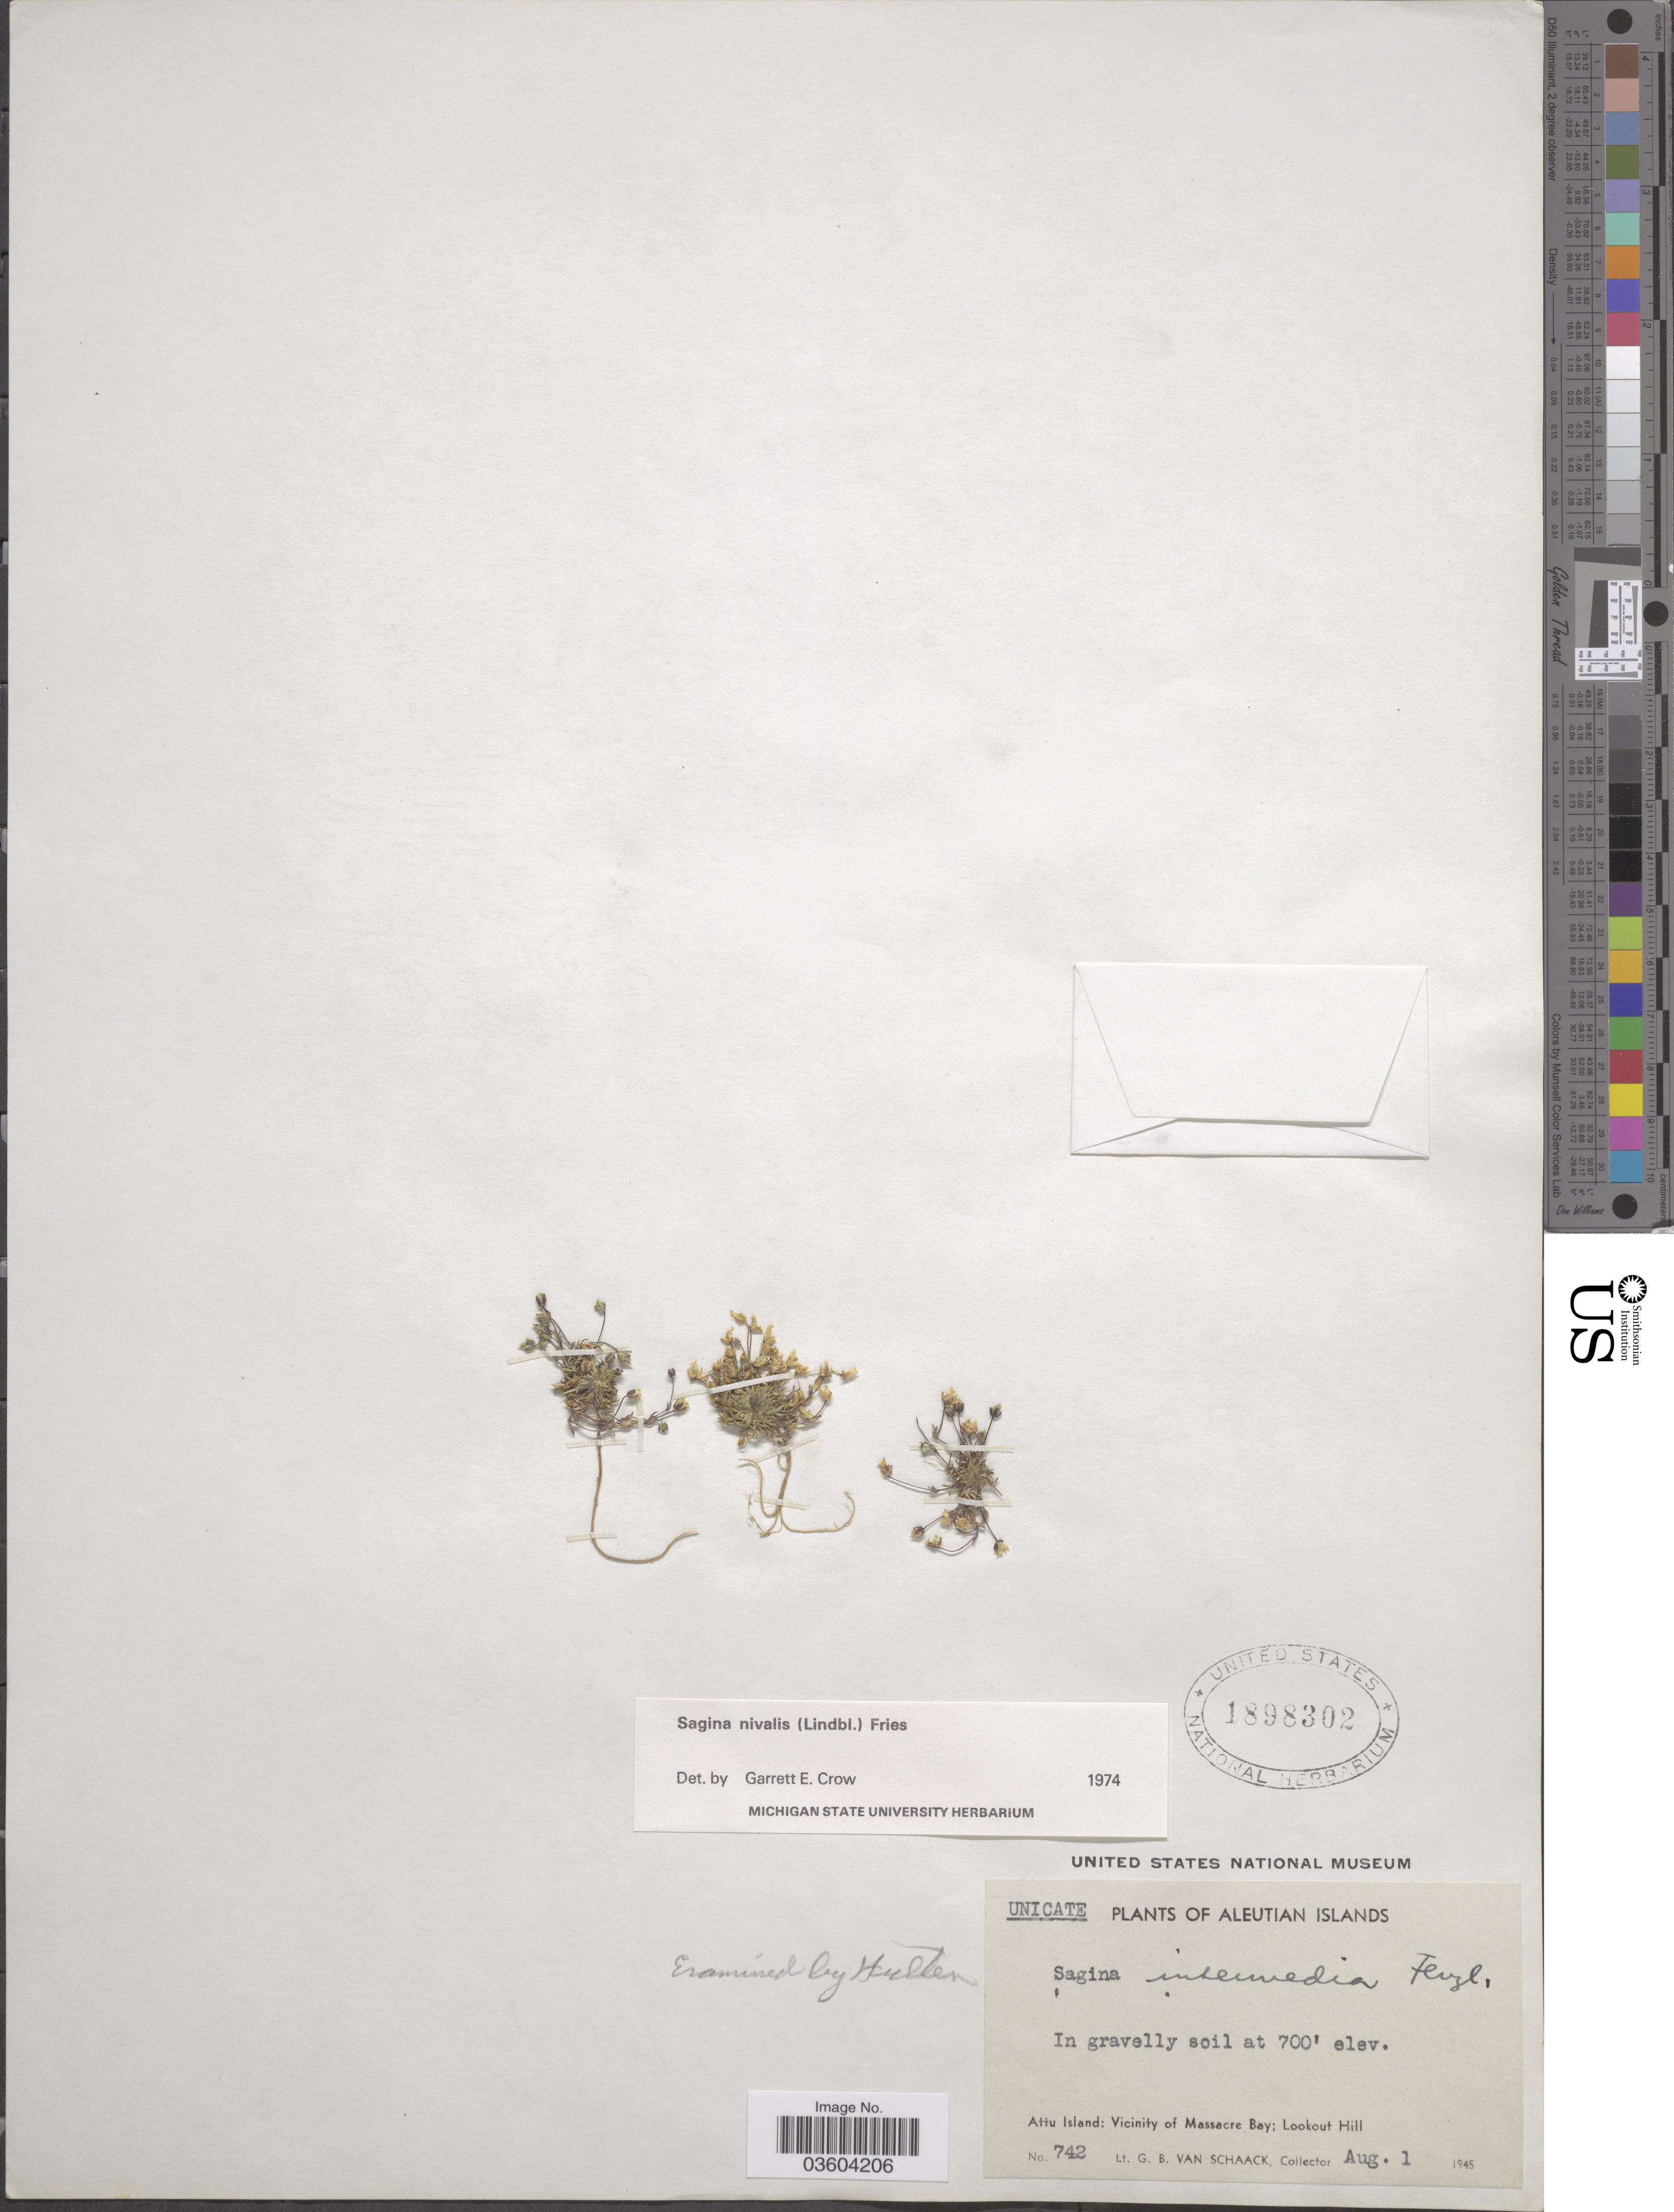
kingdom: Plantae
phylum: Tracheophyta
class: Magnoliopsida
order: Caryophyllales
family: Caryophyllaceae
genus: Sagina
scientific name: Sagina nivalis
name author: (Lindblom) Fr.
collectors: G. Van Schaack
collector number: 742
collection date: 1945-08-01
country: United States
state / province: Alaska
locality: Aleutian Islands. Attu Island: Vicinity of Massacre Bay; Lookout Hill.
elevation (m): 213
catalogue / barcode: US 1898302